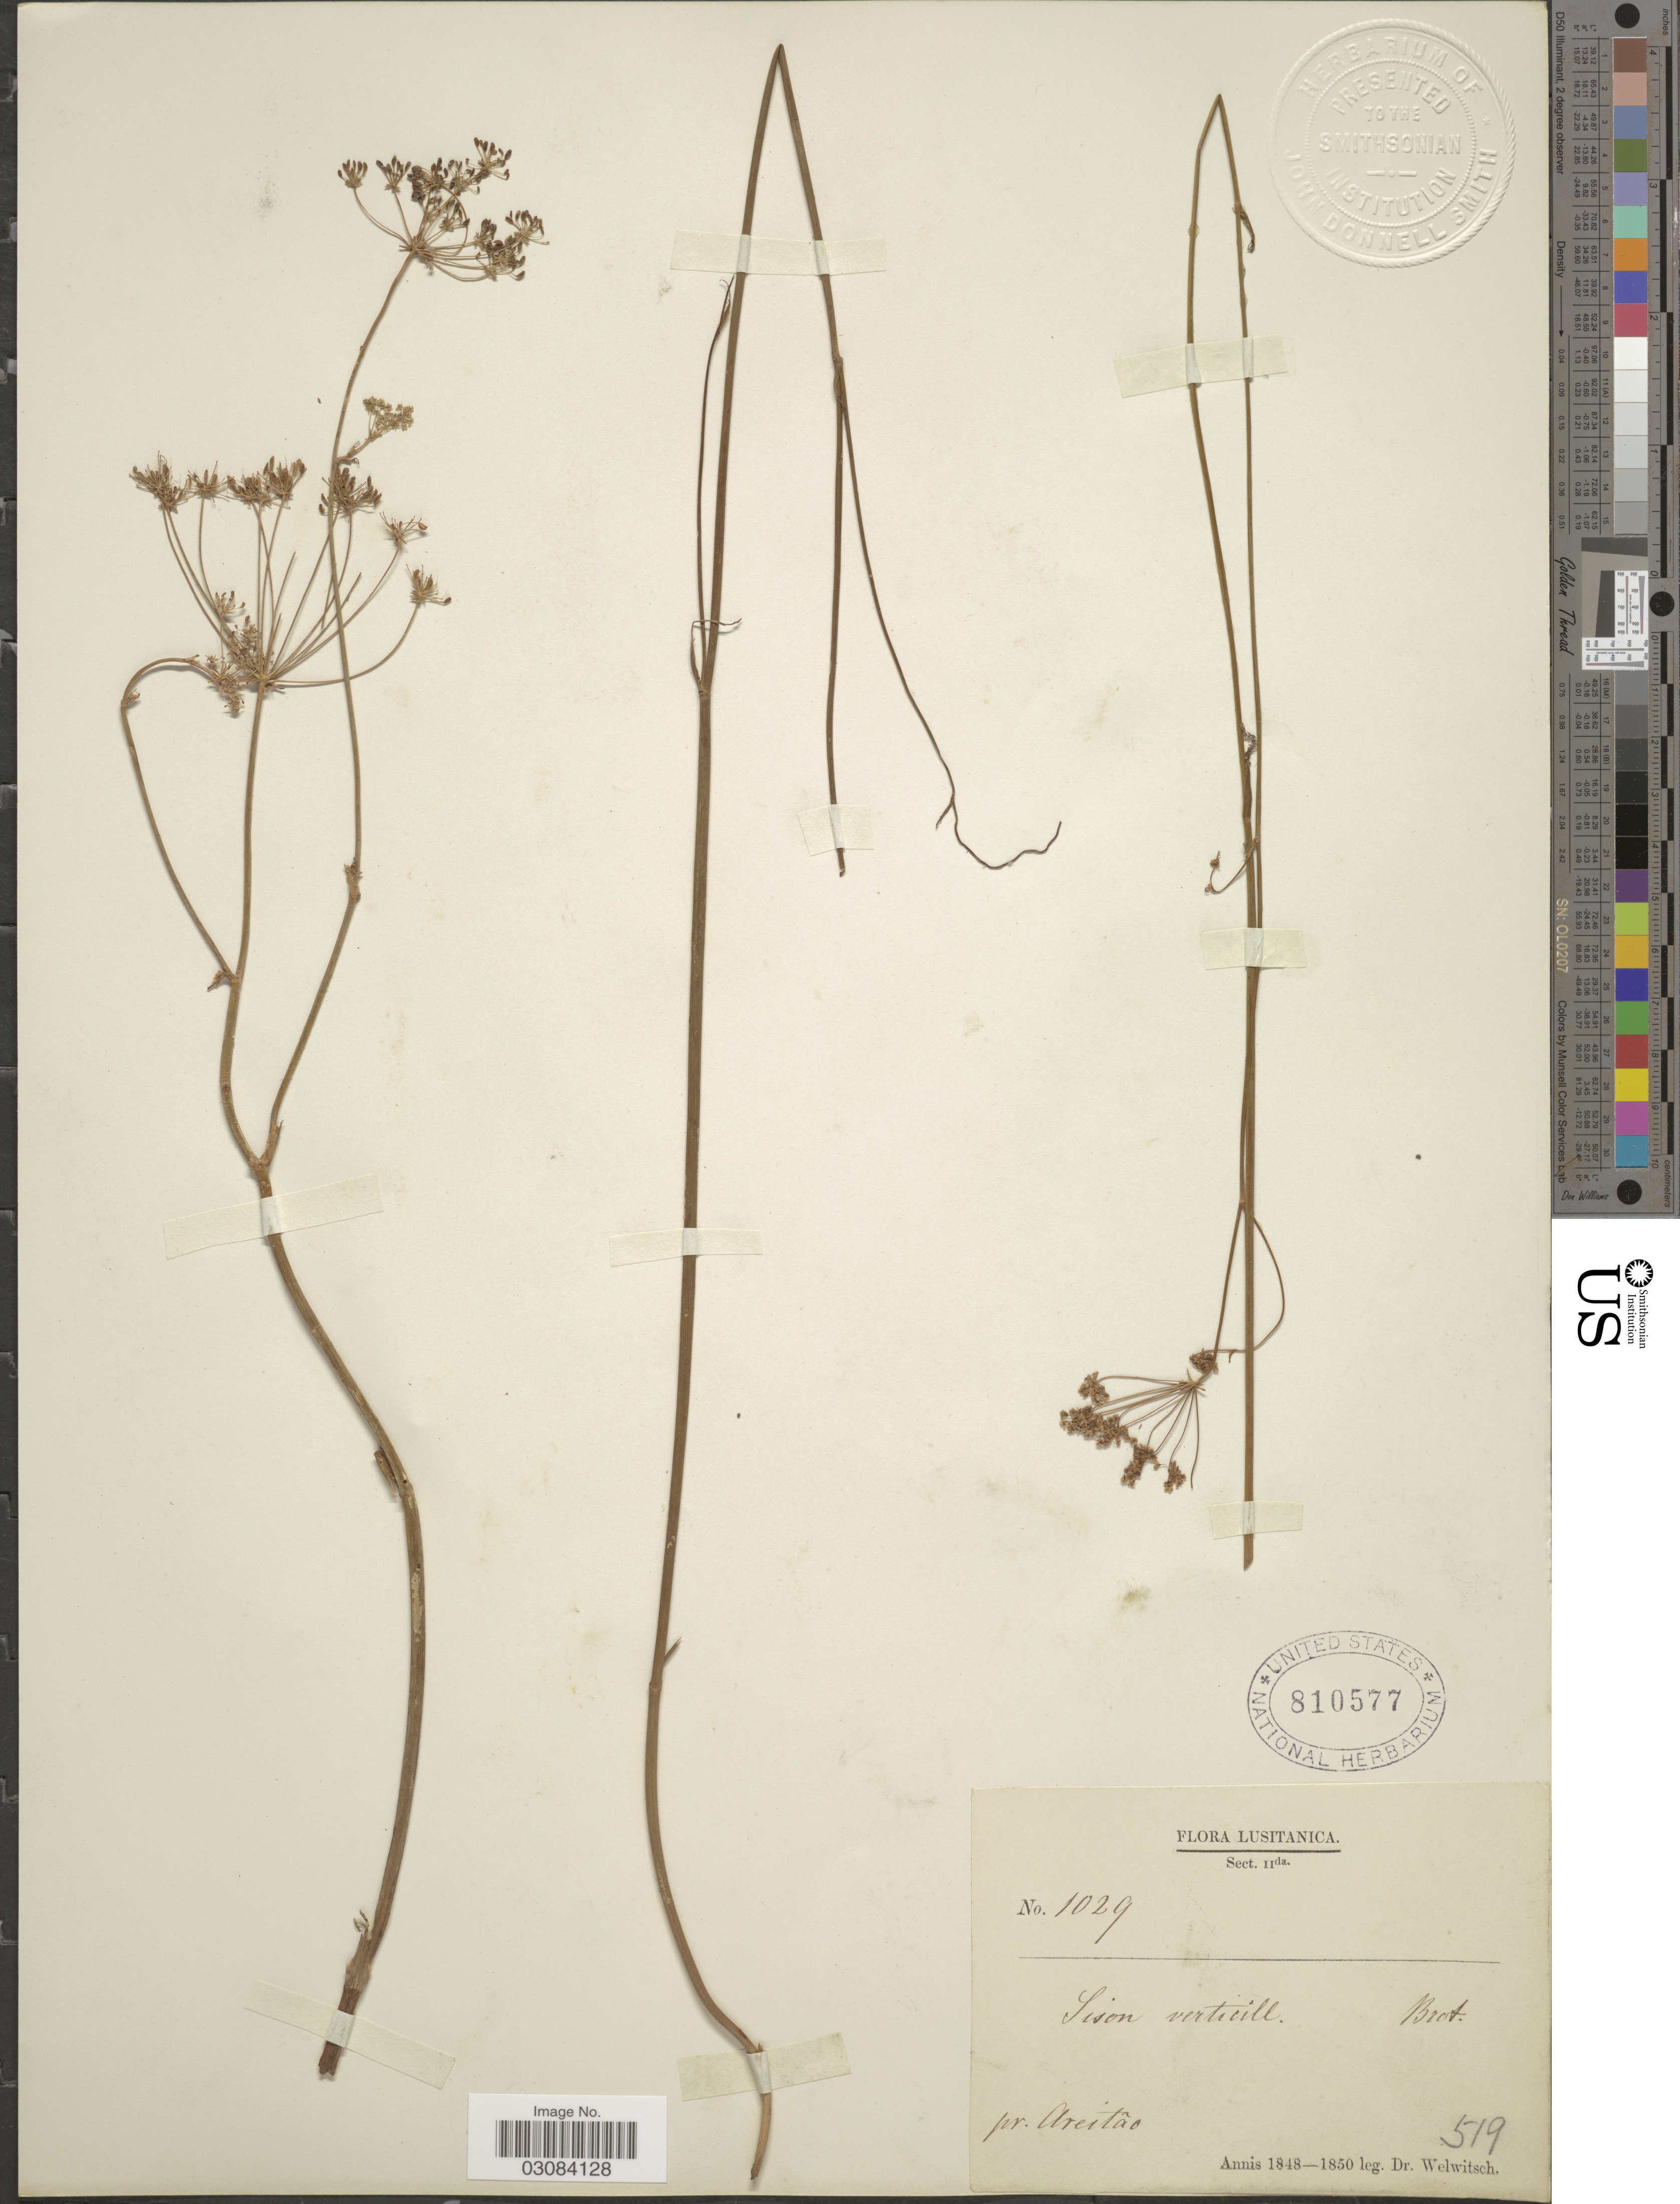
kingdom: Plantae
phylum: Tracheophyta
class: Magnoliopsida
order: Apiales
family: Apiaceae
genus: Trocdaris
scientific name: Trocdaris verticillata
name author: (L.) Raf.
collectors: -. Welwitsch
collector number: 1029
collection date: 1848/1850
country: Portugal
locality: Pr. Areitão.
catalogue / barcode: US 810577